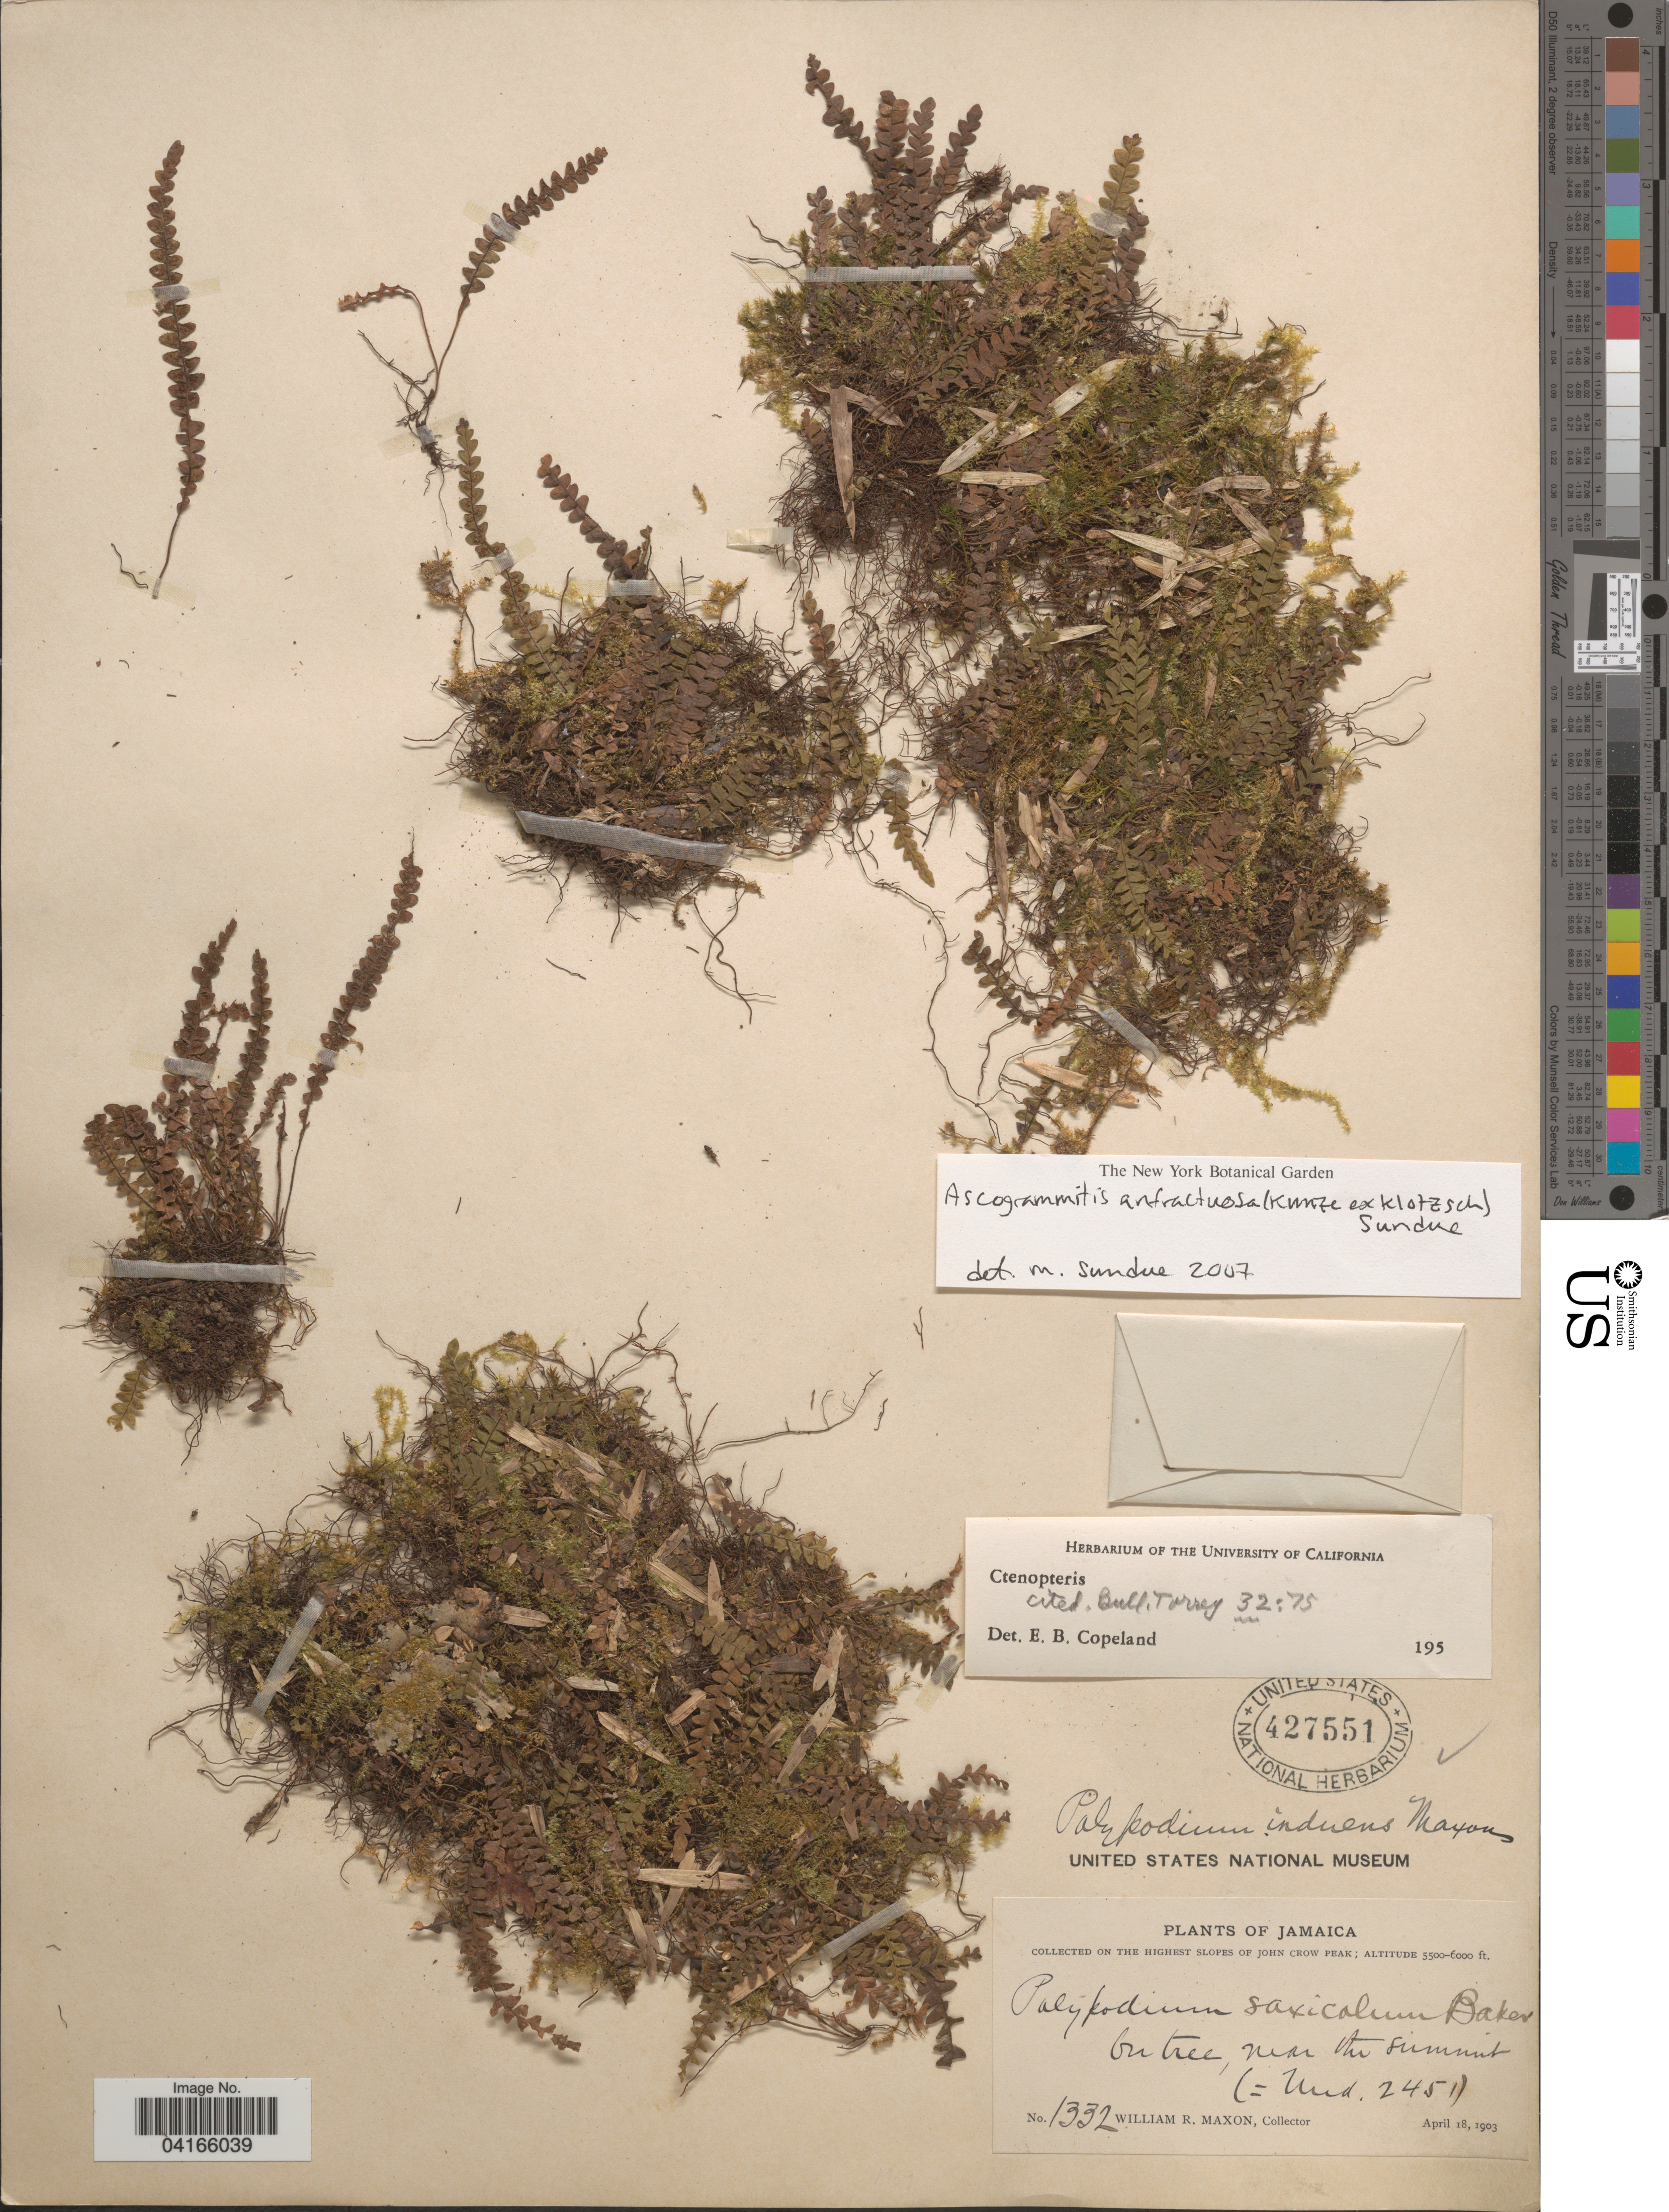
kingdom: Plantae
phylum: Tracheophyta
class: Polypodiopsida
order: Polypodiales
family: Polypodiaceae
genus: Ascogrammitis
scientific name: Ascogrammitis anfractuosa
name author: (Kunze ex Klotzsch) Sundue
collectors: W. R. Maxon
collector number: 1332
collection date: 1903-04-18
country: Jamaica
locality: On the highest slopes of John Crow Peak.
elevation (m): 1676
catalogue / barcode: US 427551